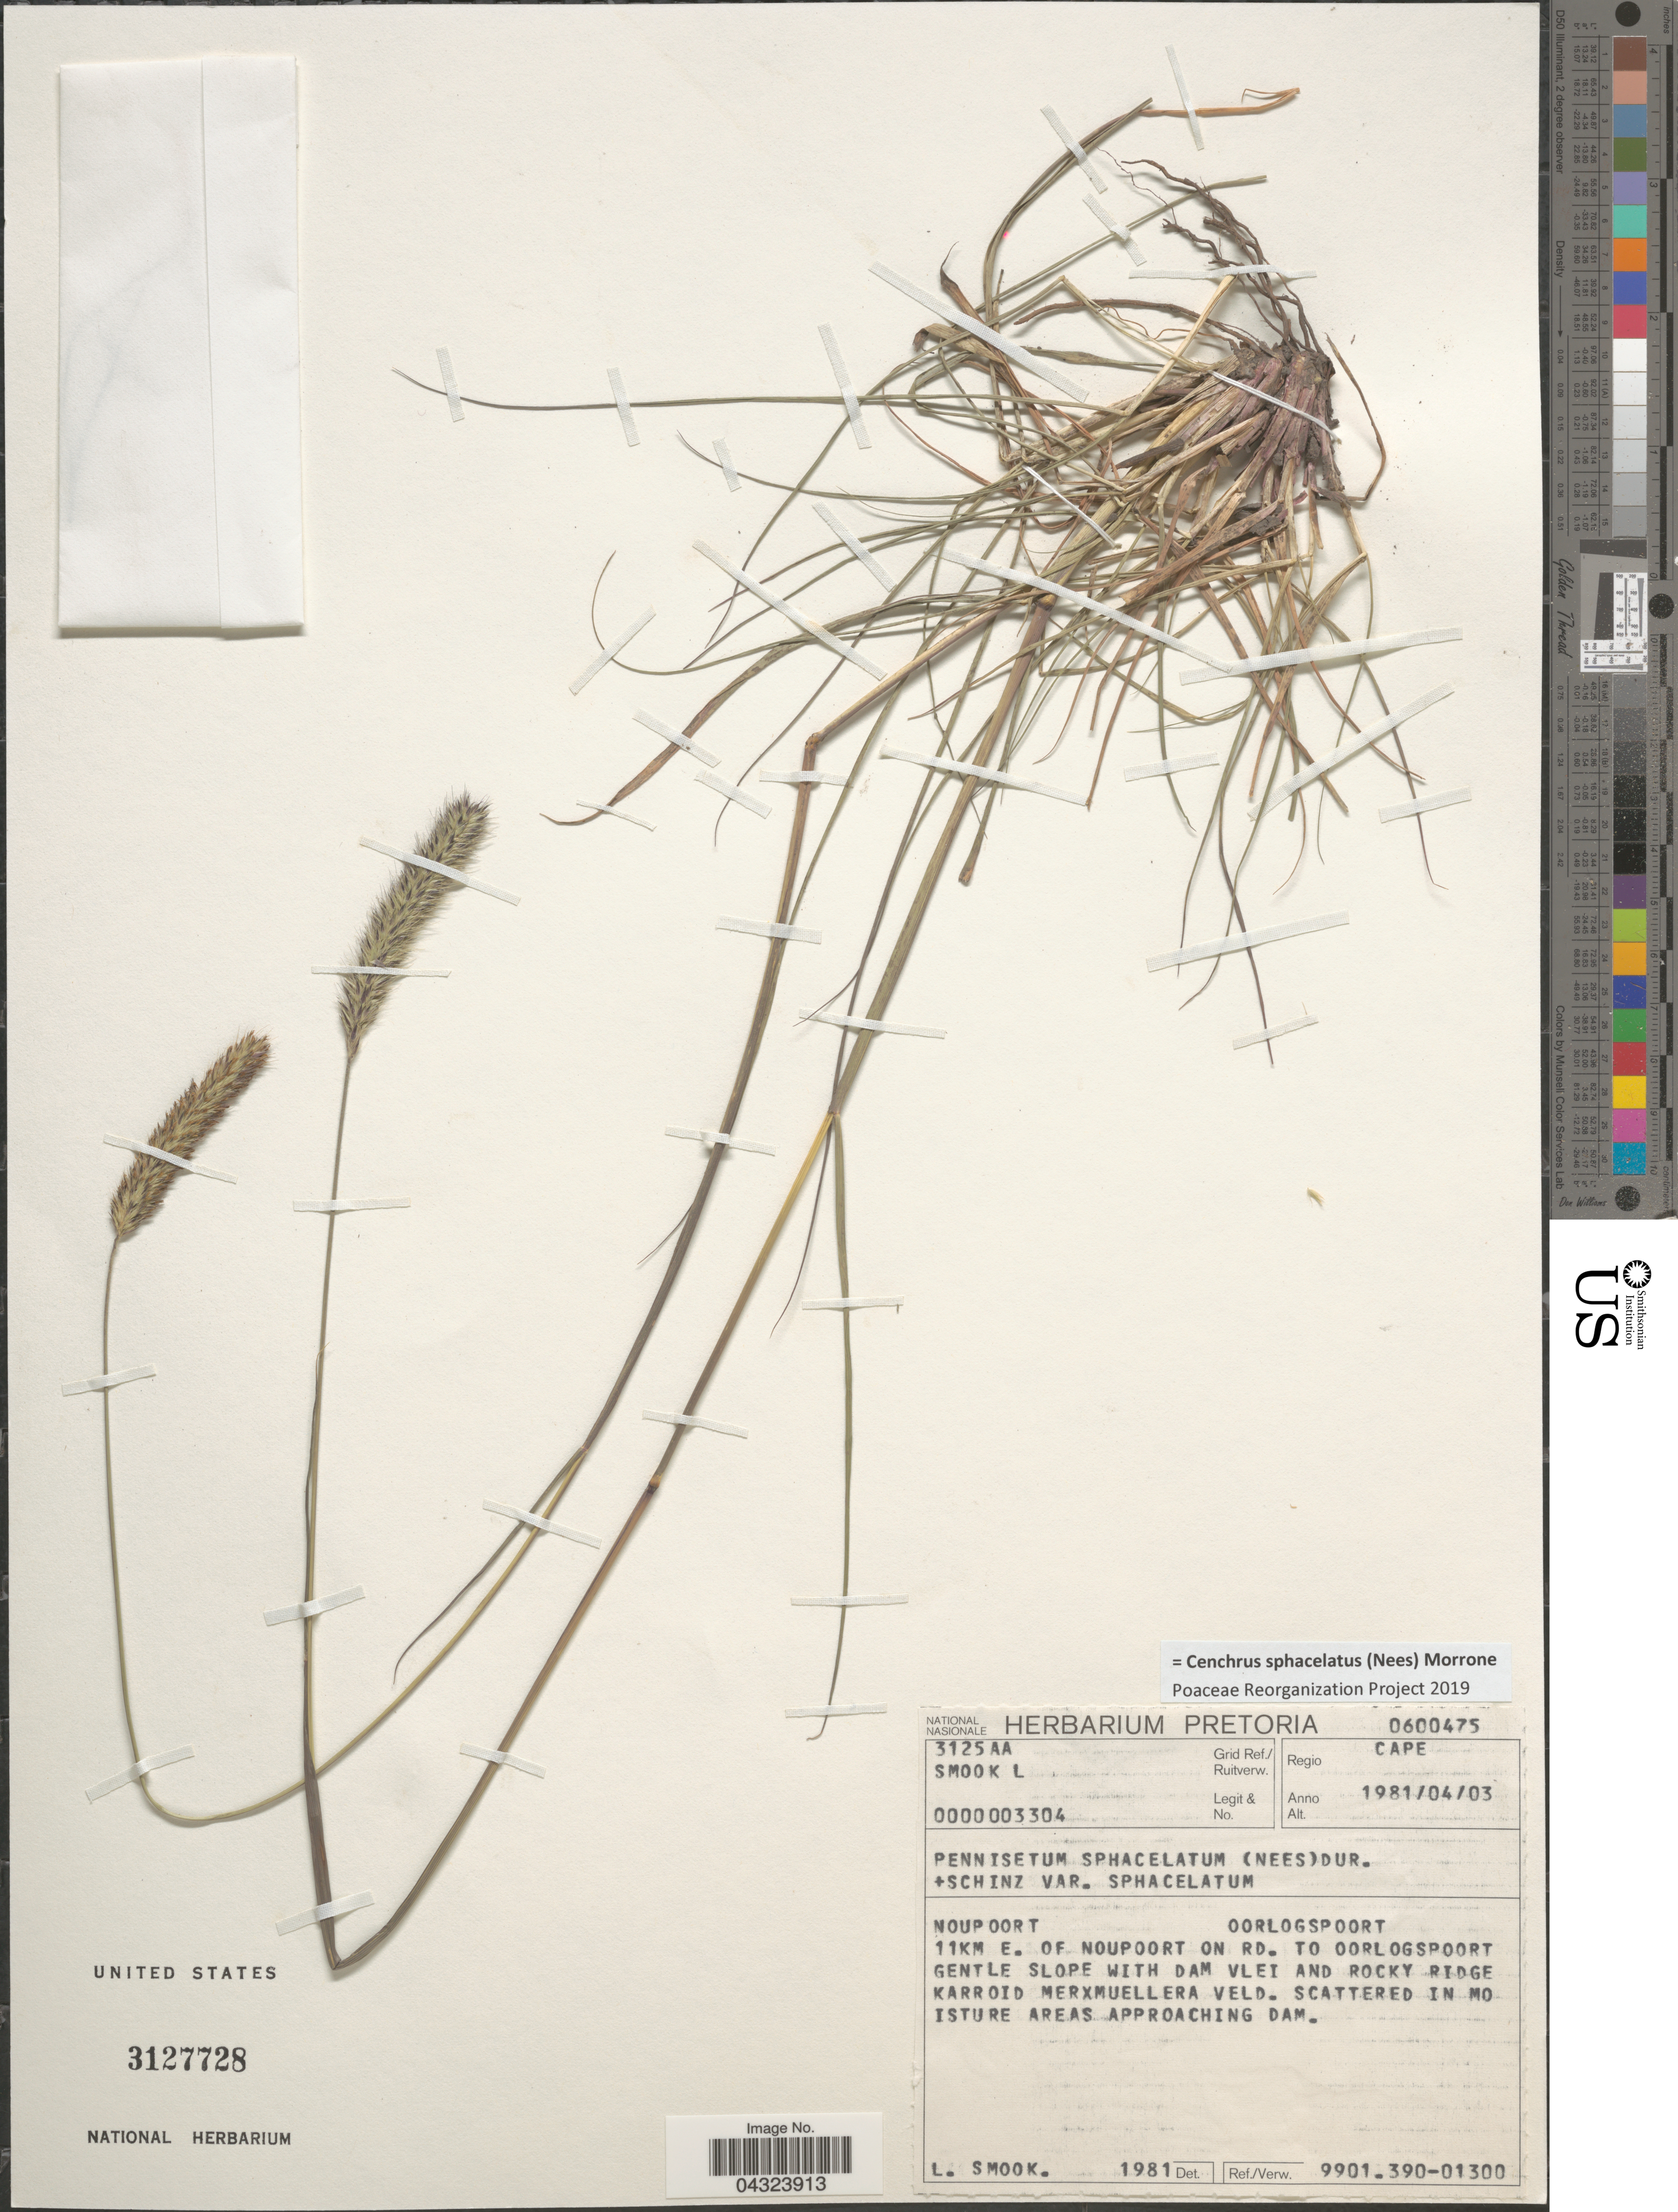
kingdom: Plantae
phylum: Tracheophyta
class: Liliopsida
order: Poales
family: Poaceae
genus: Cenchrus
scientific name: Cenchrus sphacelatus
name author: (Nees) Morrone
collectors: L. Smook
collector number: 0000003304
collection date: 1981-04-03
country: South Africa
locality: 3125AA Grid Ref./Ruitverw. Regio Cape. Noupoort. Oorlogspoort. 11km e. of Noupoort on rd. to Oorlogspoort. Gentle slope with dam vlei and rocky ridge.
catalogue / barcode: US 3127728